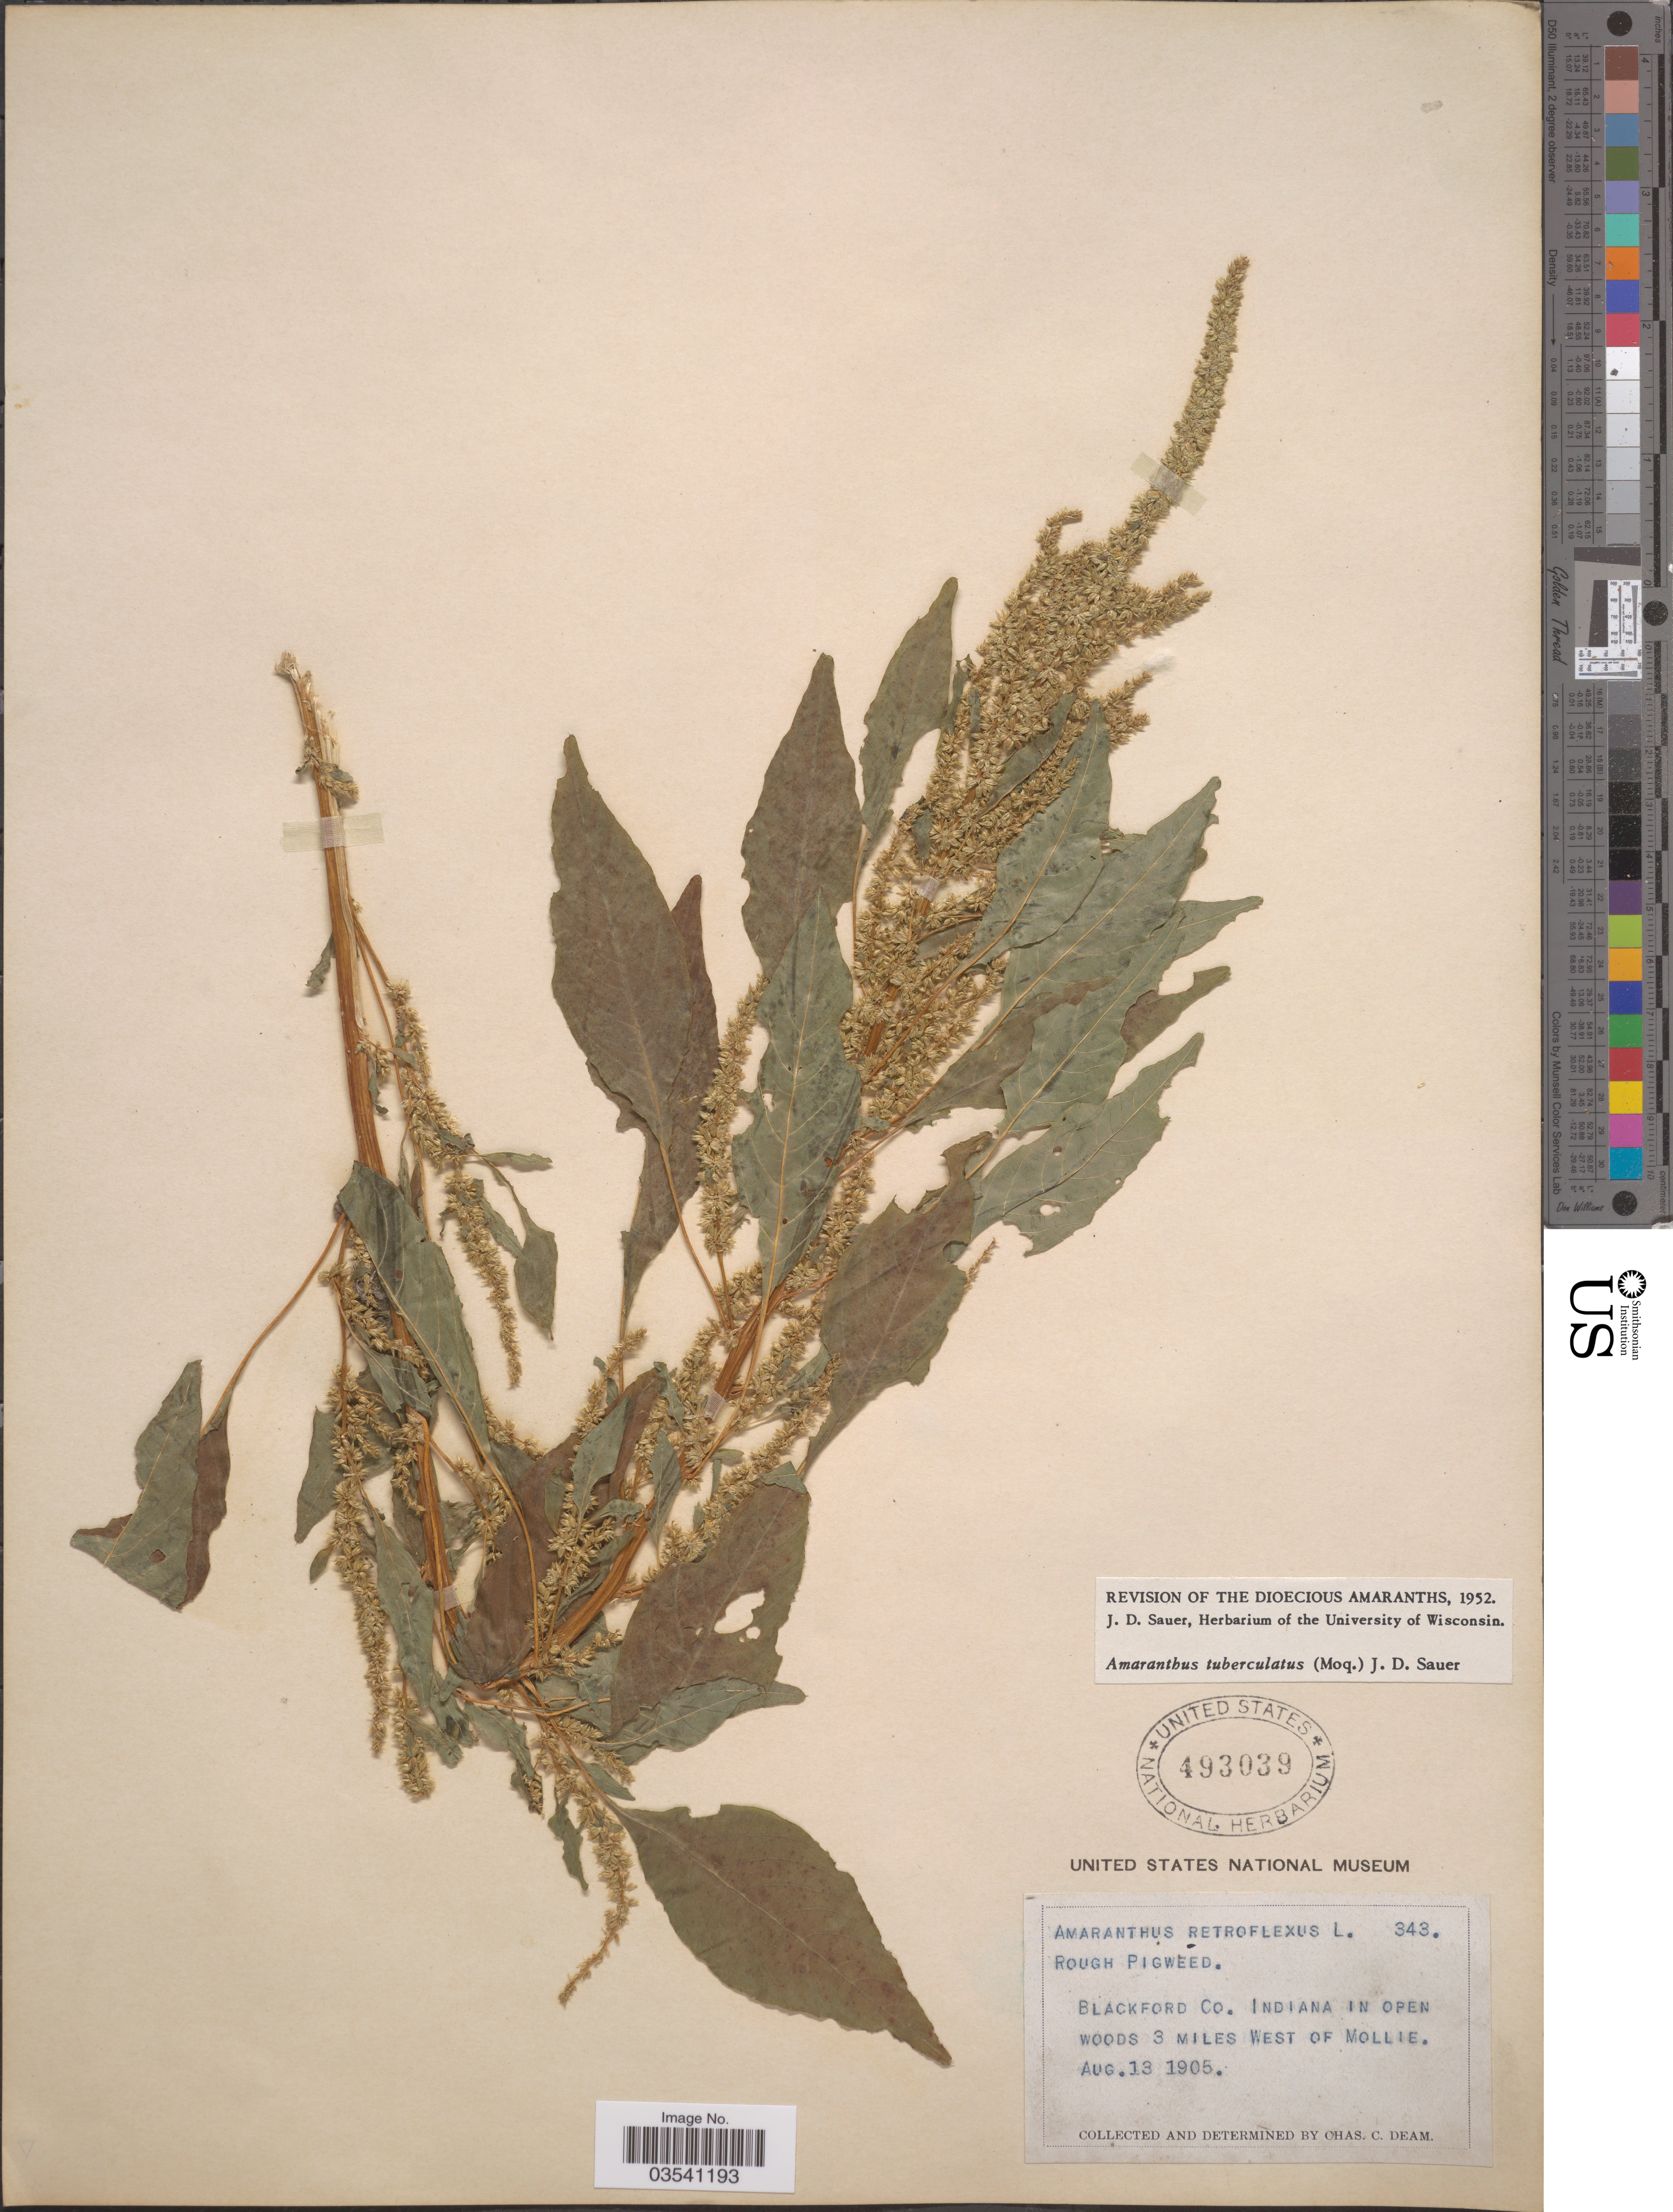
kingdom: Plantae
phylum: Tracheophyta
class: Magnoliopsida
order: Caryophyllales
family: Amaranthaceae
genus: Amaranthus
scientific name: Amaranthus tuberculatus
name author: (Moq.) J.D. Sauer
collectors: C. C. Deam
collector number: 343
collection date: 1905-08-13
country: United States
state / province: Indiana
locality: Blackford Co. Indiana in open woods 3 miles west of Mollie.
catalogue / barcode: US 493039